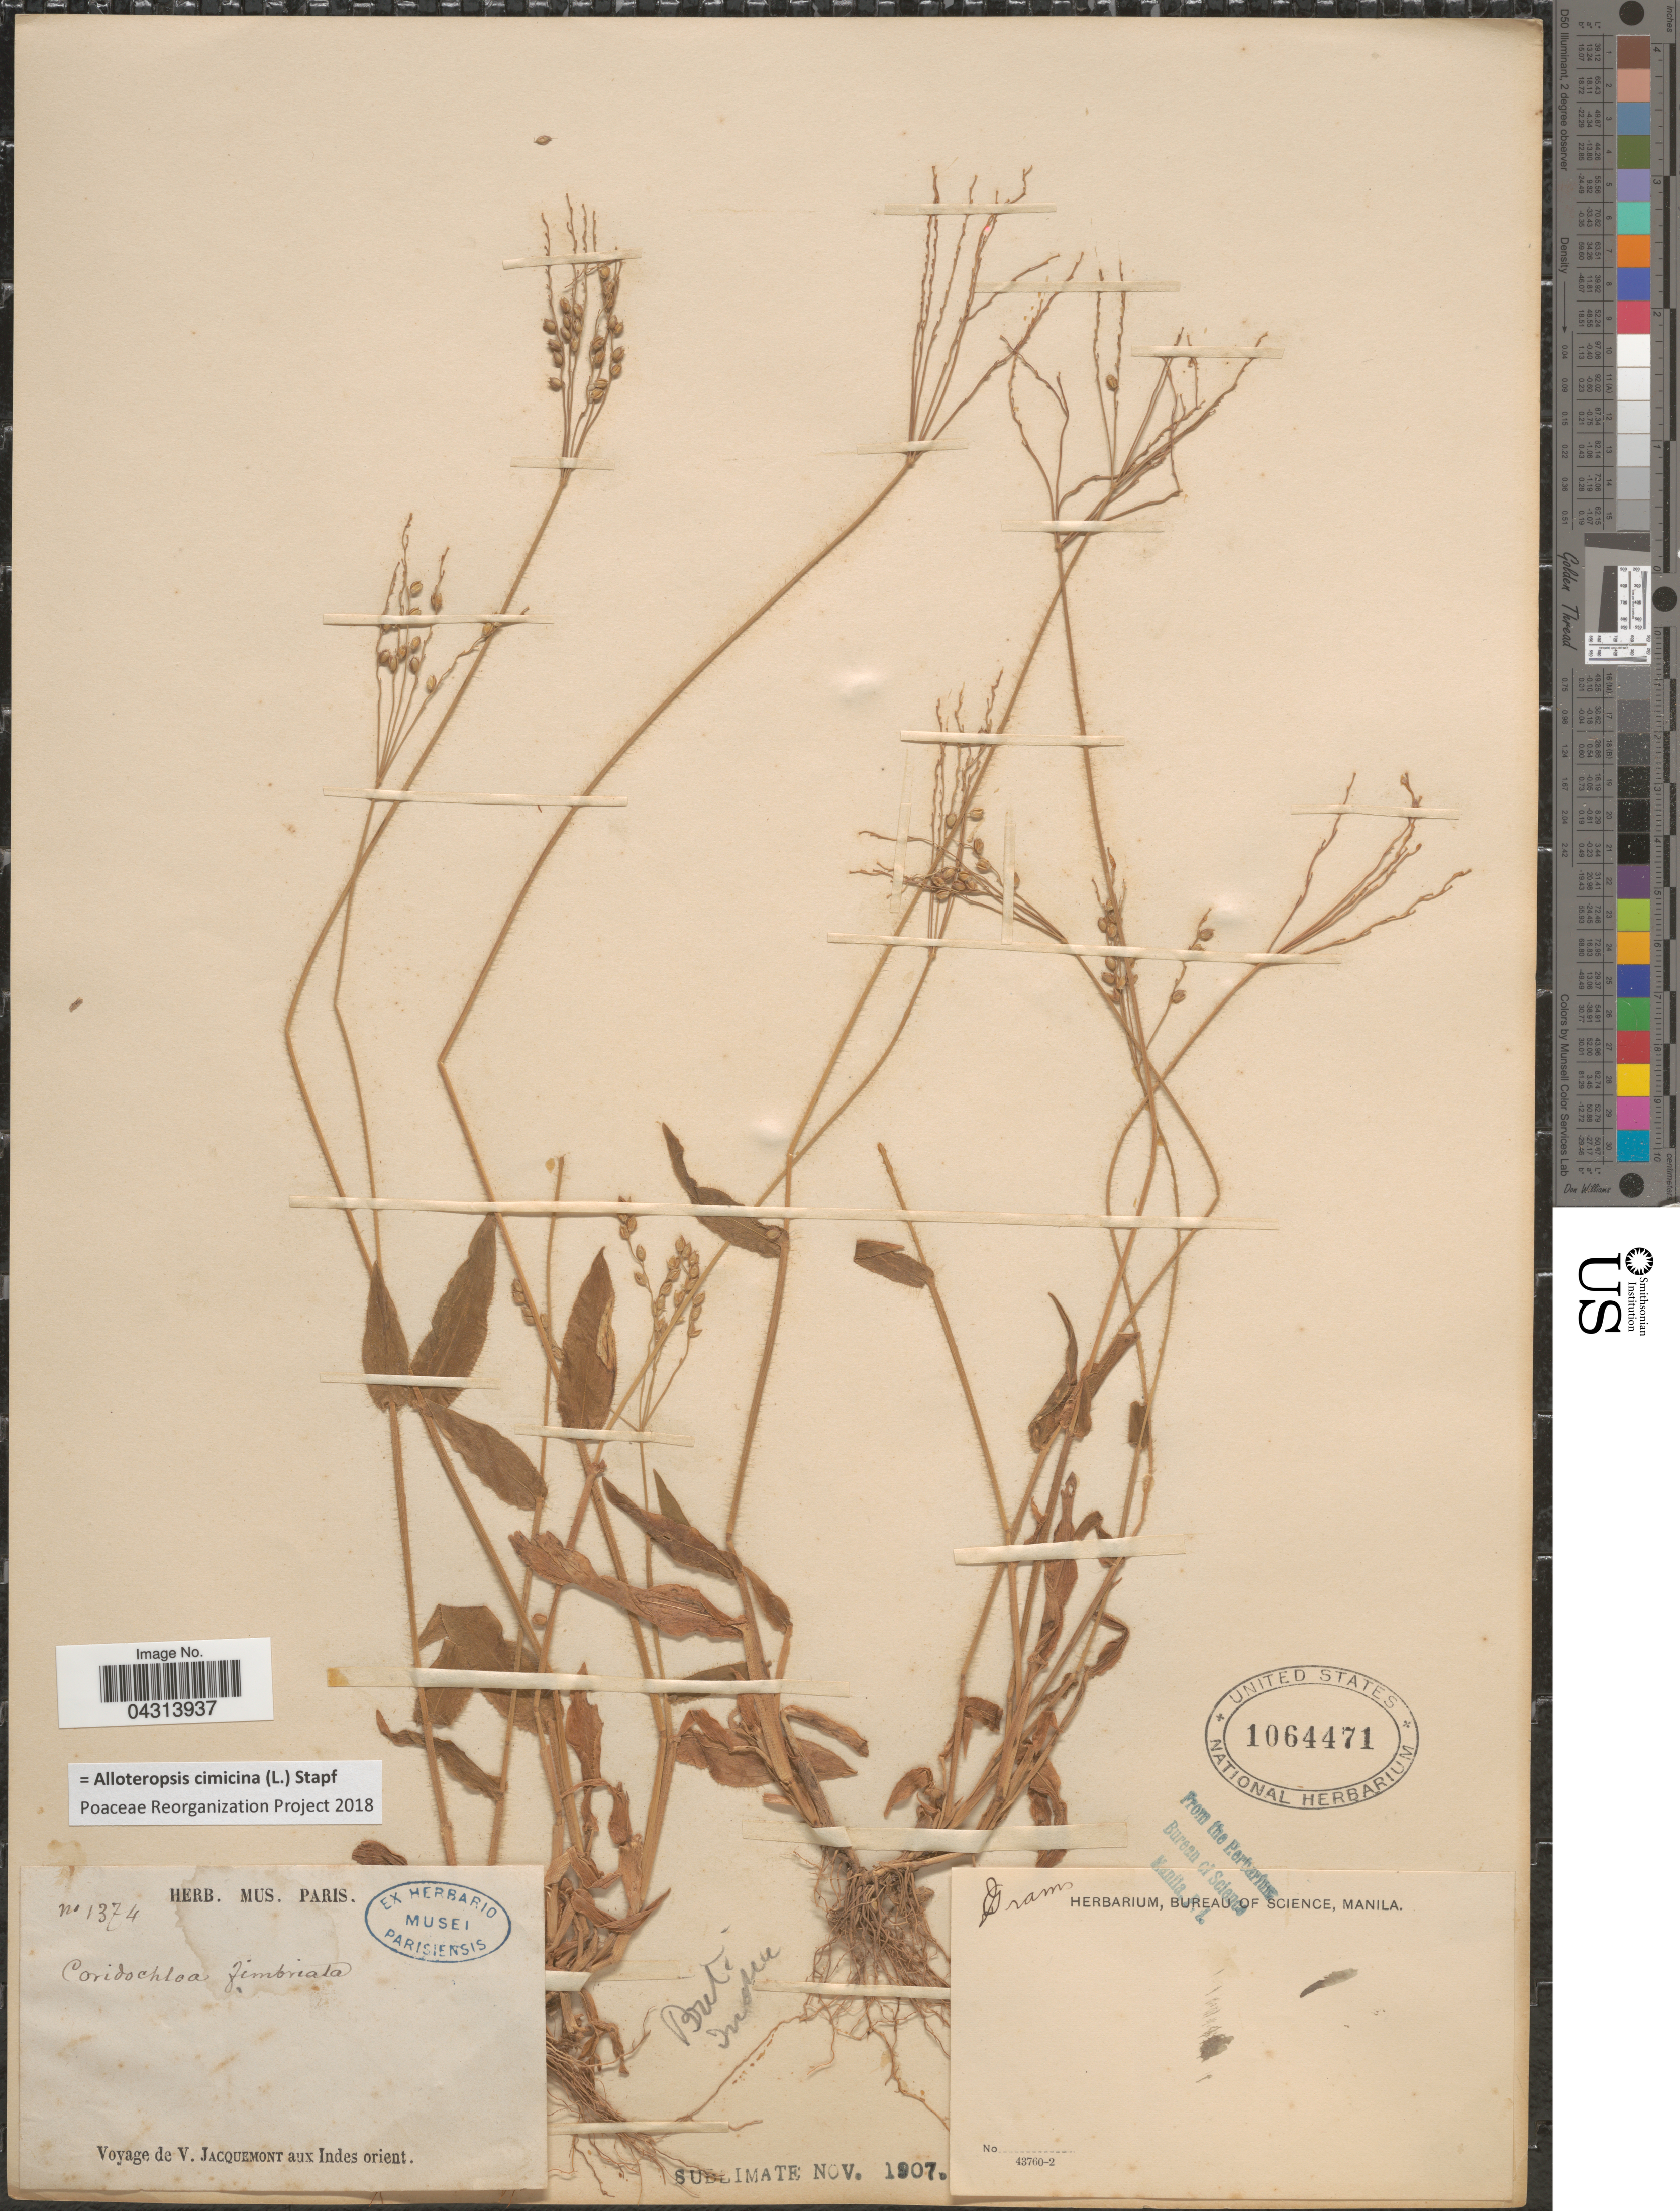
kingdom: Plantae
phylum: Tracheophyta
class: Liliopsida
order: Poales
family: Poaceae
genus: Alloteropsis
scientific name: Alloteropsis cimicina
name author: (L.) Stapf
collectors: V. Jacquemont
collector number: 1374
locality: Voyage de V. Jacquemont auc Indes orient.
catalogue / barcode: US 1064471